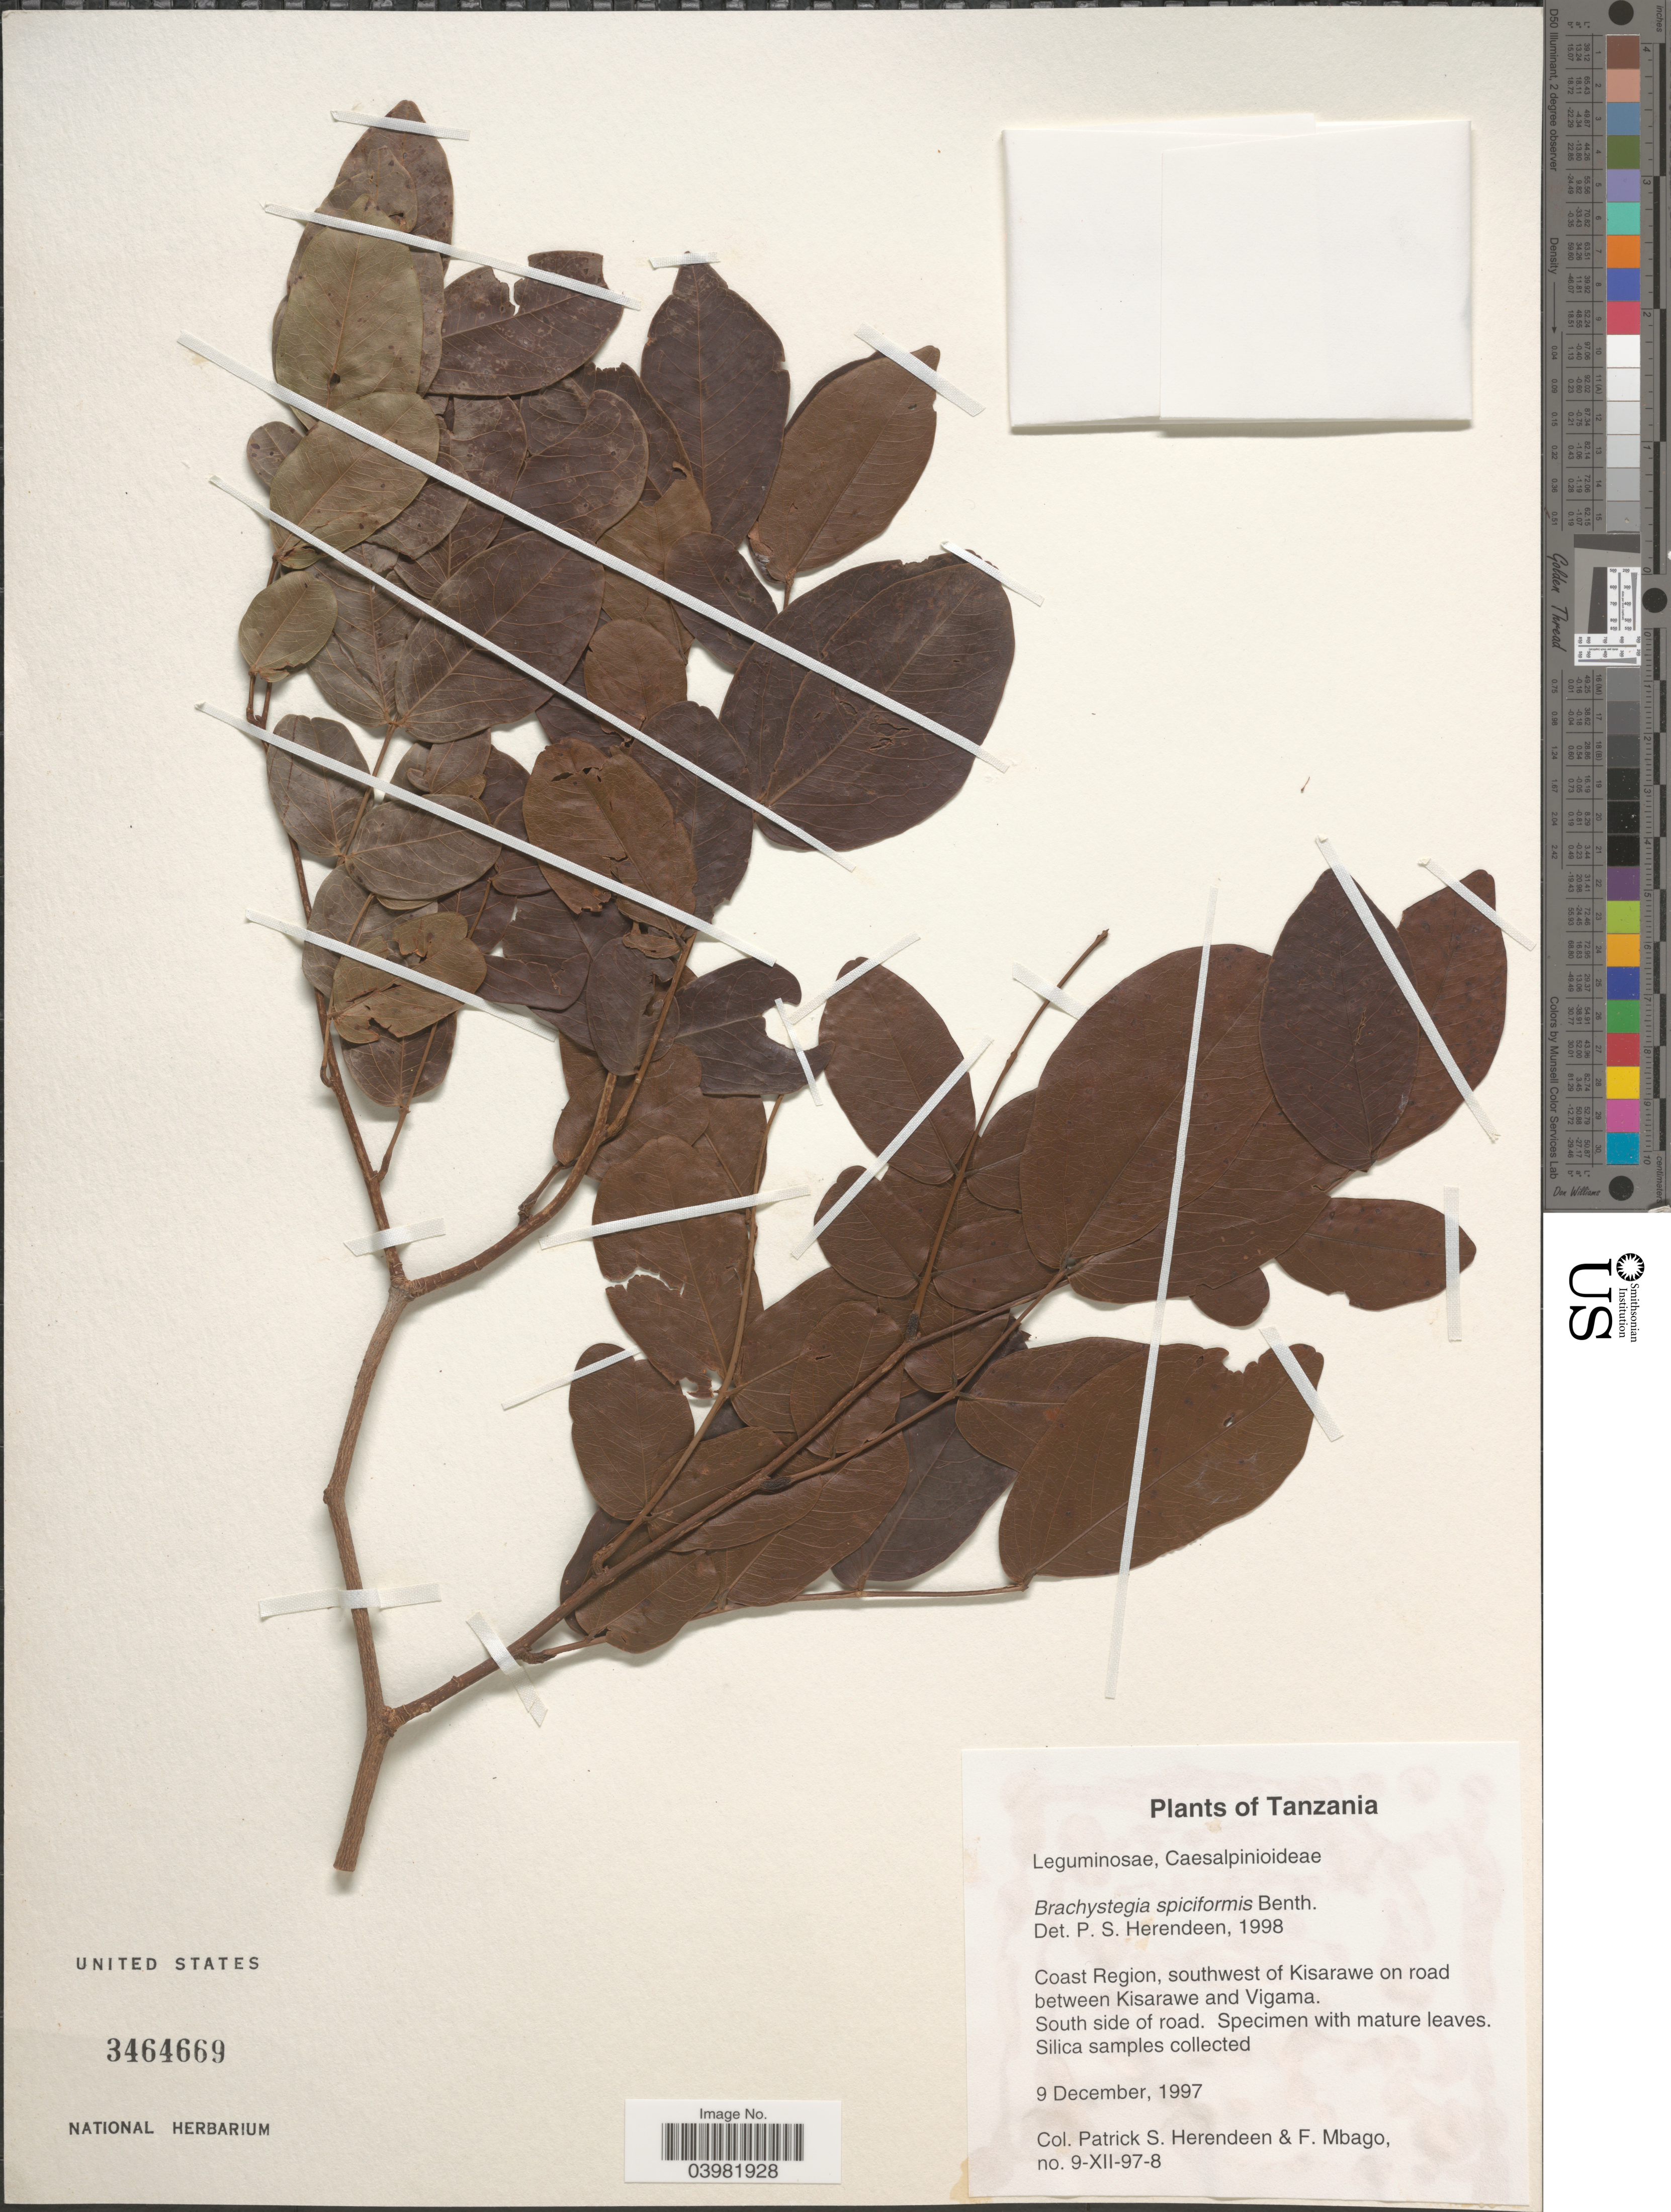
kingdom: Plantae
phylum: Tracheophyta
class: Magnoliopsida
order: Fabales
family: Fabaceae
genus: Brachystegia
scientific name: Brachystegia spiciformis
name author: Benth.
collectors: P. S. Herendeen & F. Mbago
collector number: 9-XII-97-8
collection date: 1997-12-09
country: Tanzania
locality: Coast Region, southwest of Kisarawe on road between Kisarawe and Vigama. South side of road.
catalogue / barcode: US 3464669